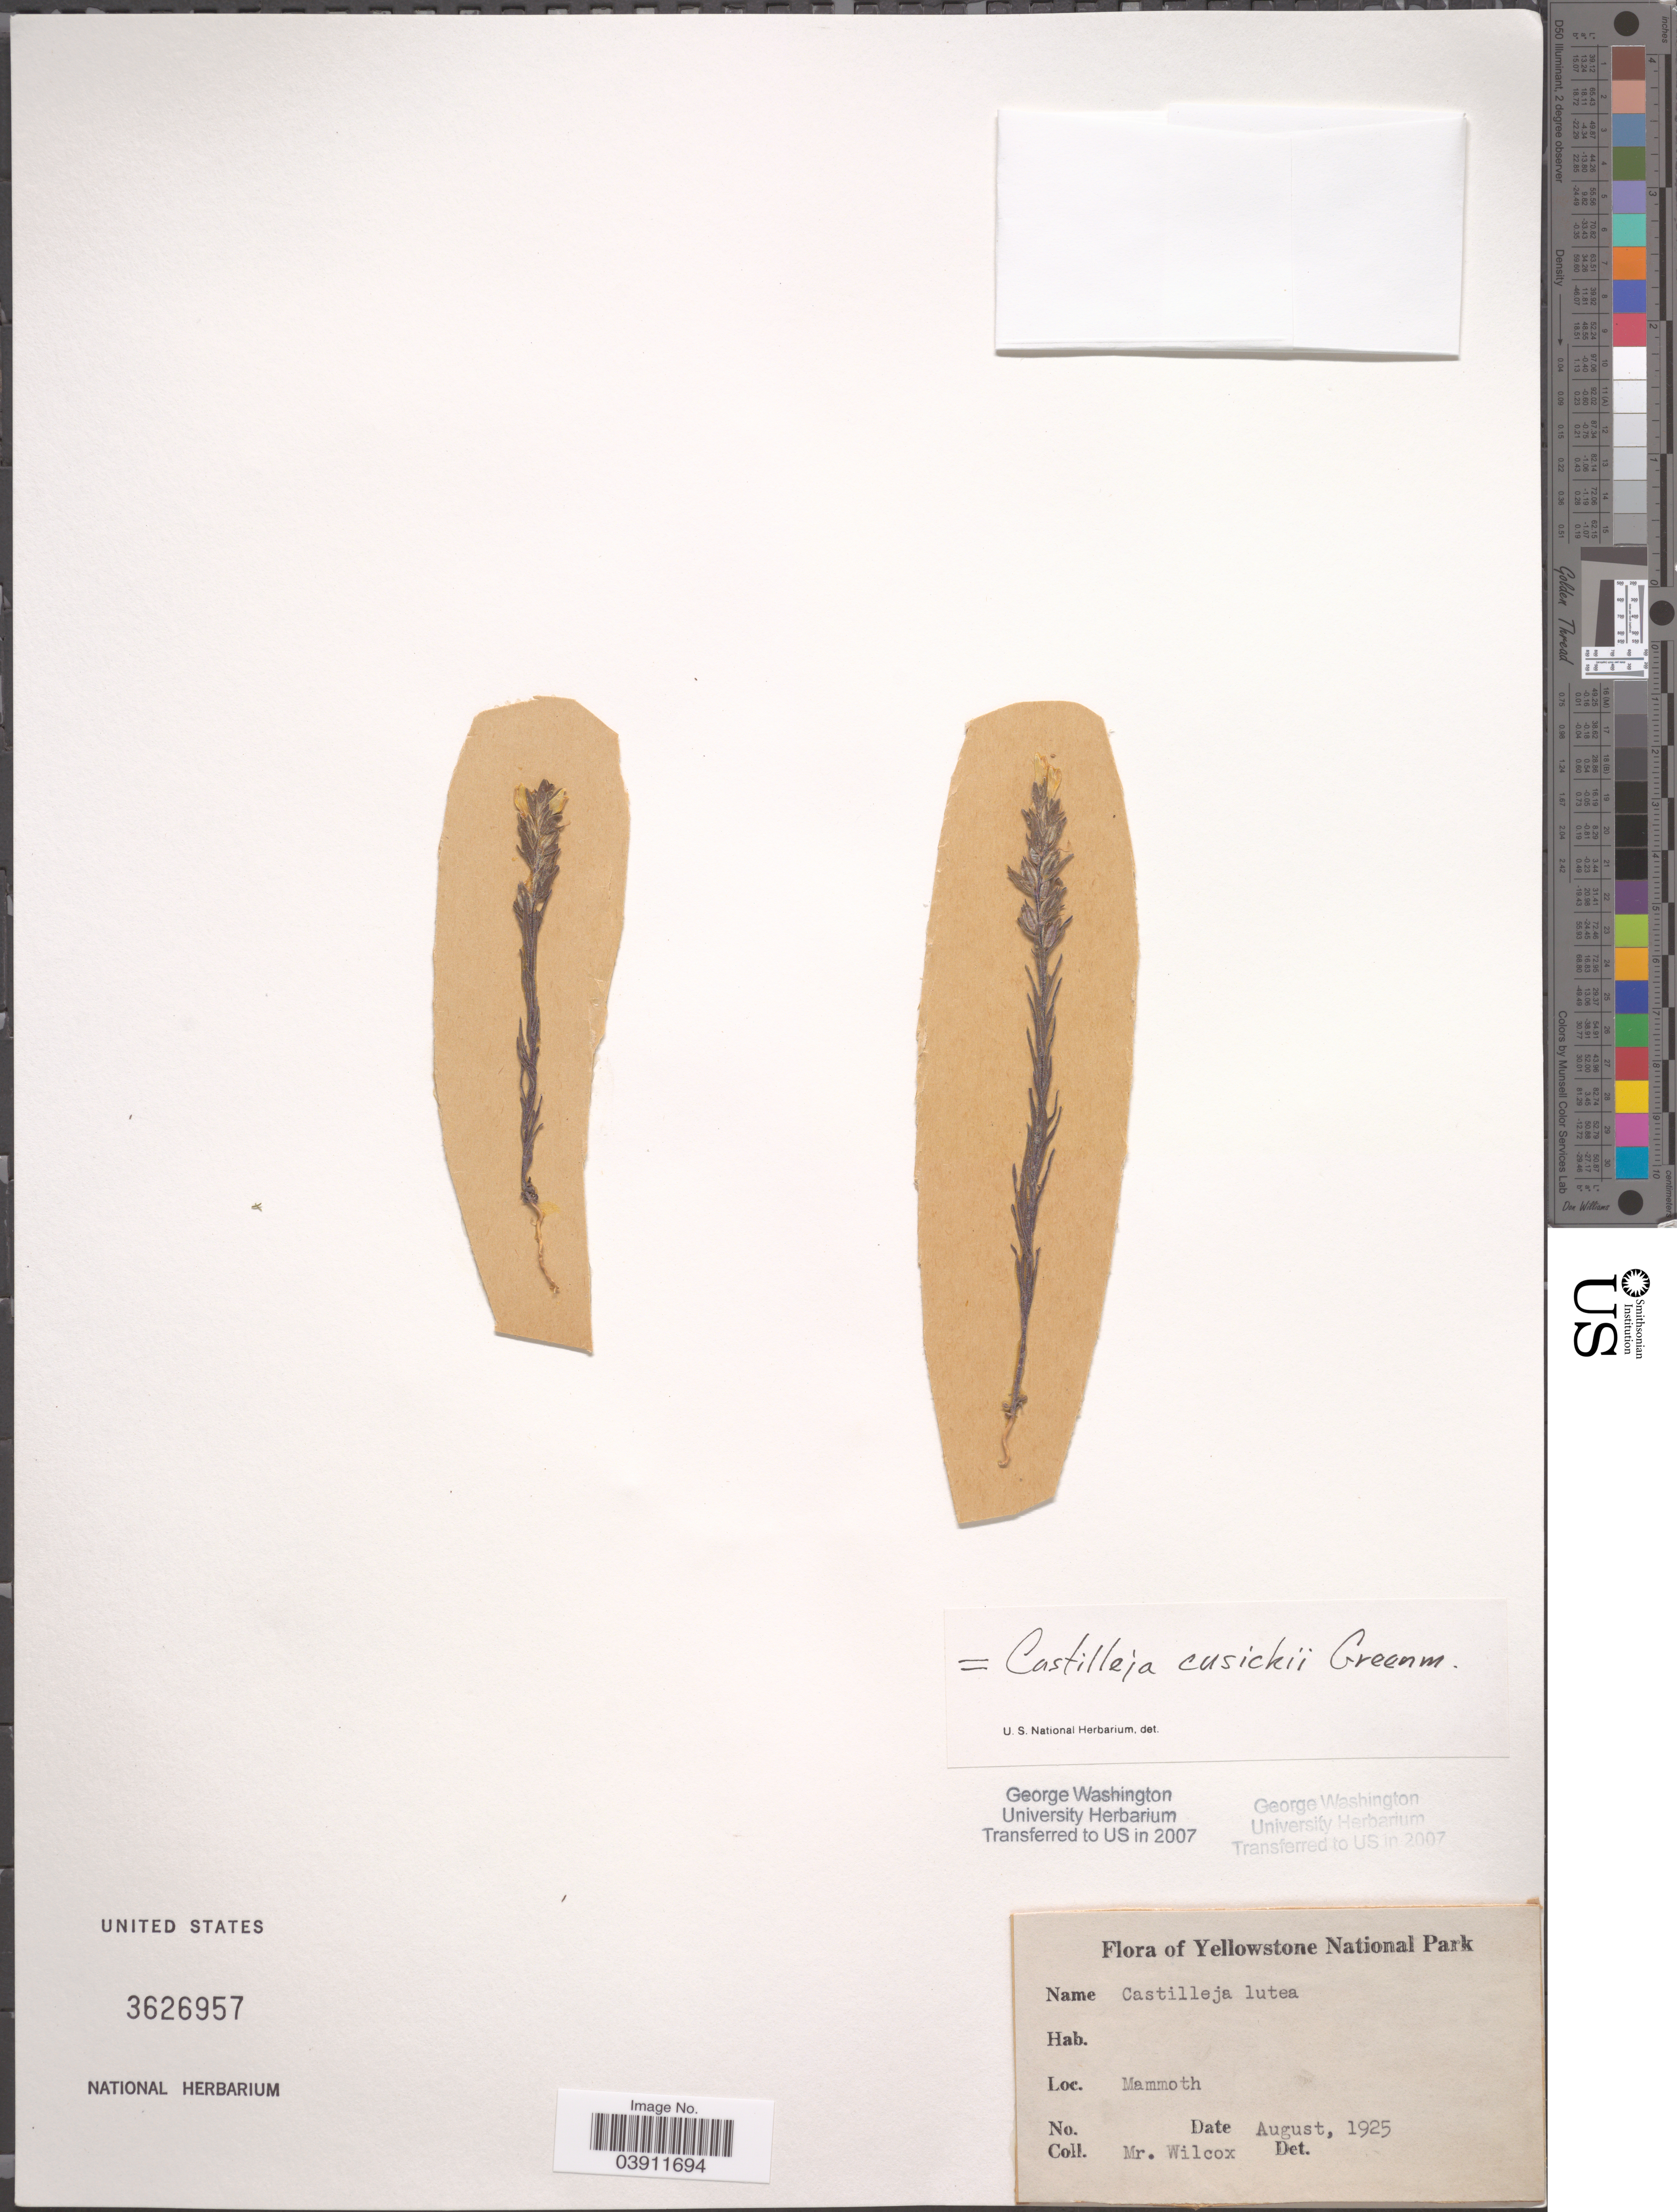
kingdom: Plantae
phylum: Tracheophyta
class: Magnoliopsida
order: Lamiales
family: Orobanchaceae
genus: Castilleja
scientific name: Castilleja cusickii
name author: Greenm.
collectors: -. Wilcox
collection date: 1925-08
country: United States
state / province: Wyoming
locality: Yellowstone National Park. Mammoth.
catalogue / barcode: US 3626957